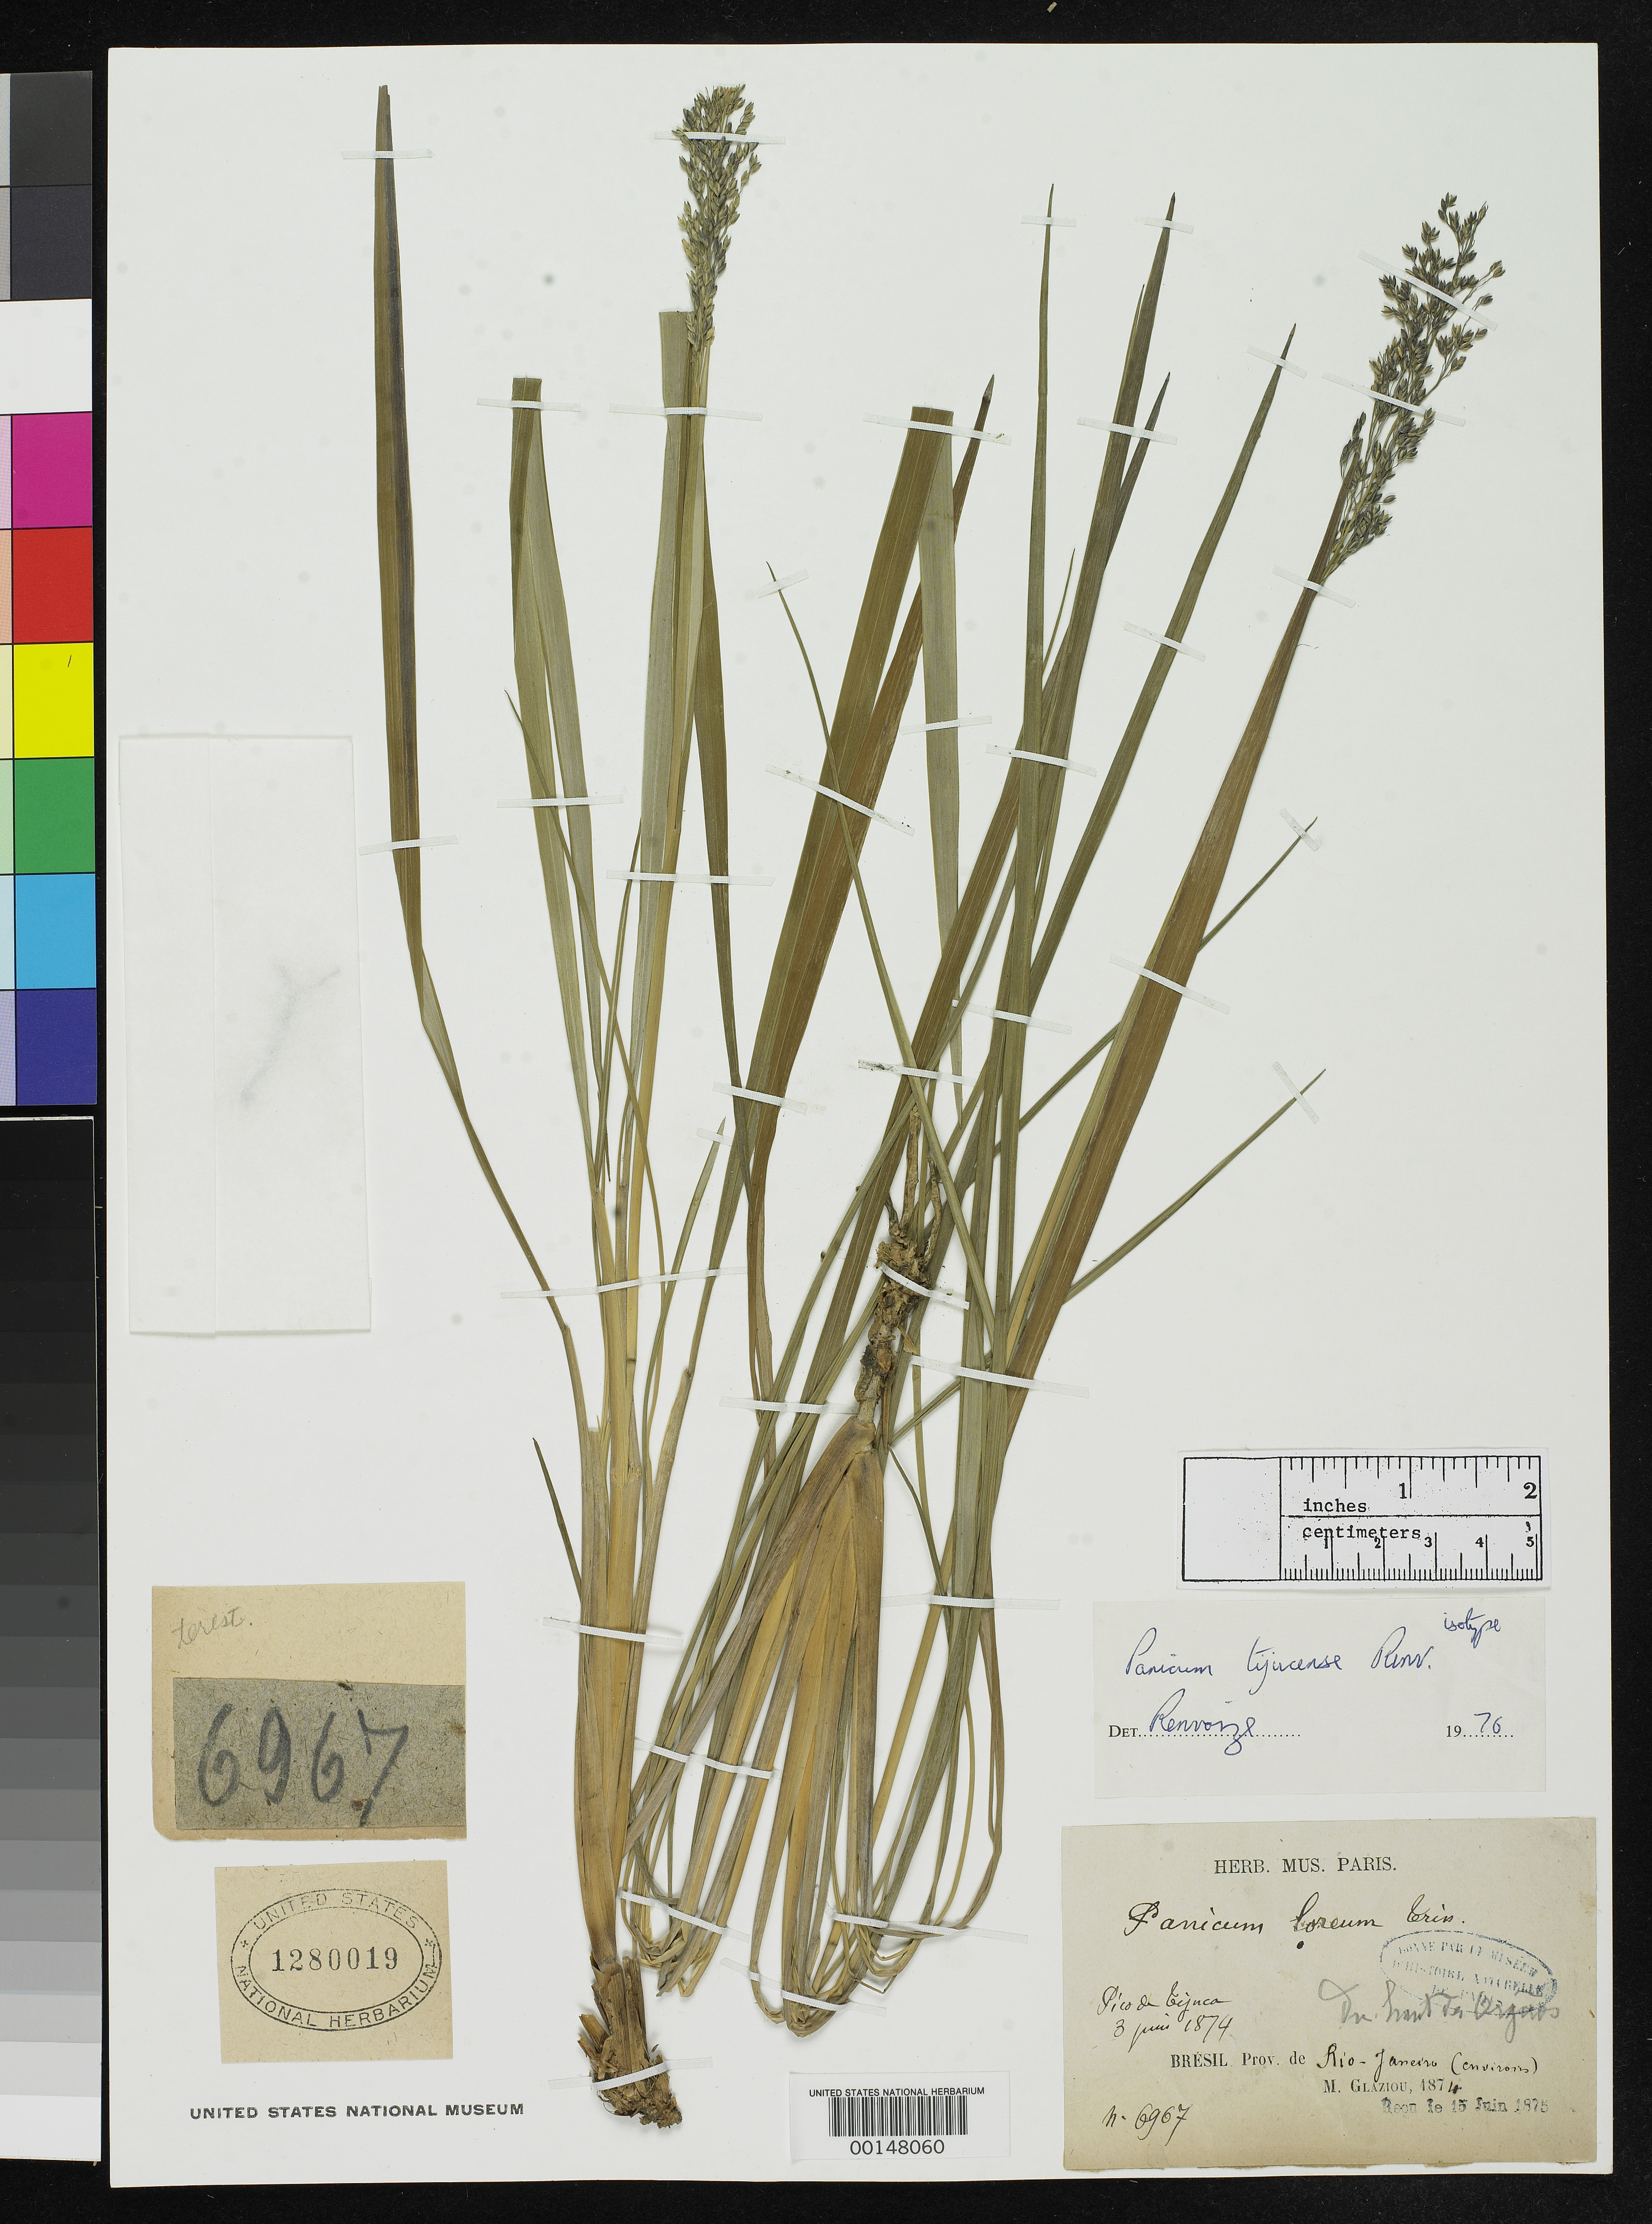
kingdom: Plantae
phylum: Tracheophyta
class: Liliopsida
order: Poales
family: Poaceae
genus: Panicum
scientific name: Panicum tijucae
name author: Renvoize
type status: Isotype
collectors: A. F. M. Glaziou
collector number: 6967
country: Brazil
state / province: Rio de Janeiro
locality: Pico de Tejuca.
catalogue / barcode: US 1280019